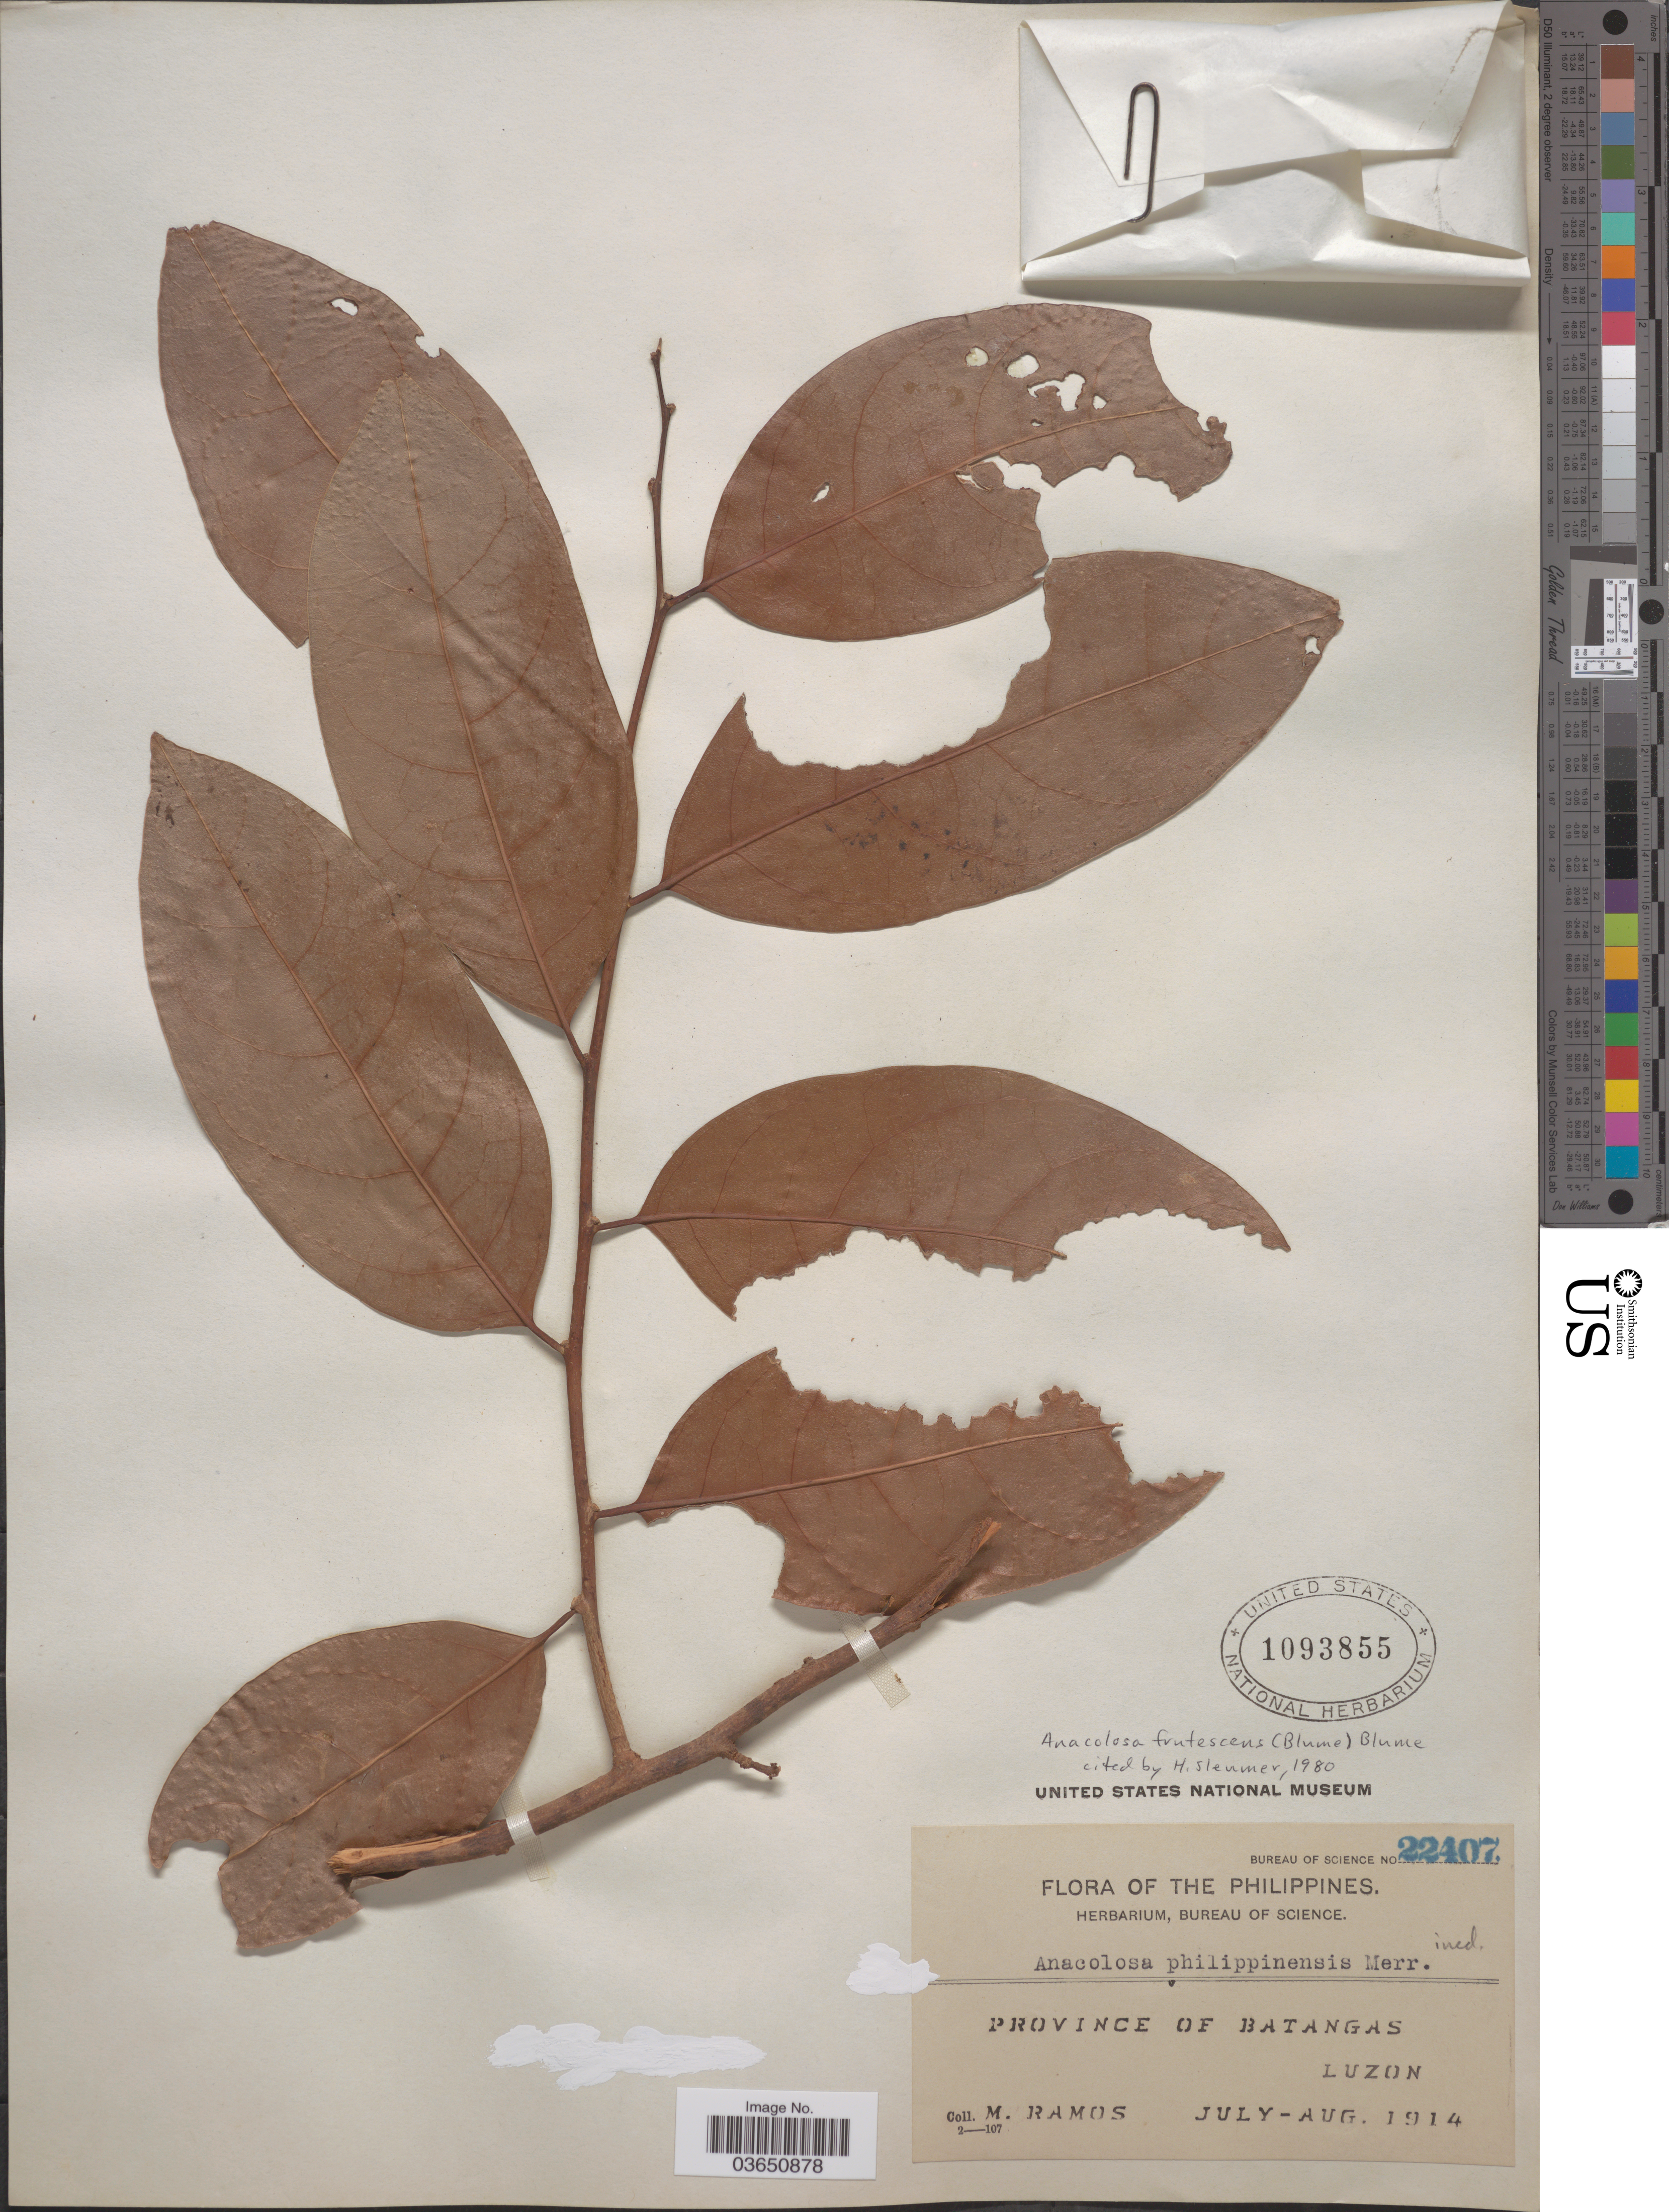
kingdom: Plantae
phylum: Tracheophyta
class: Magnoliopsida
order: Santalales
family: Aptandraceae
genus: Anacolosa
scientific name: Anacolosa frutescens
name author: (Blume) Blume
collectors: M. Ramos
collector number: Bureau of Science 22407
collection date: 1914-07/1914-08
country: Philippines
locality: Province of Batangas. Luzon.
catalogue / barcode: US 1093855